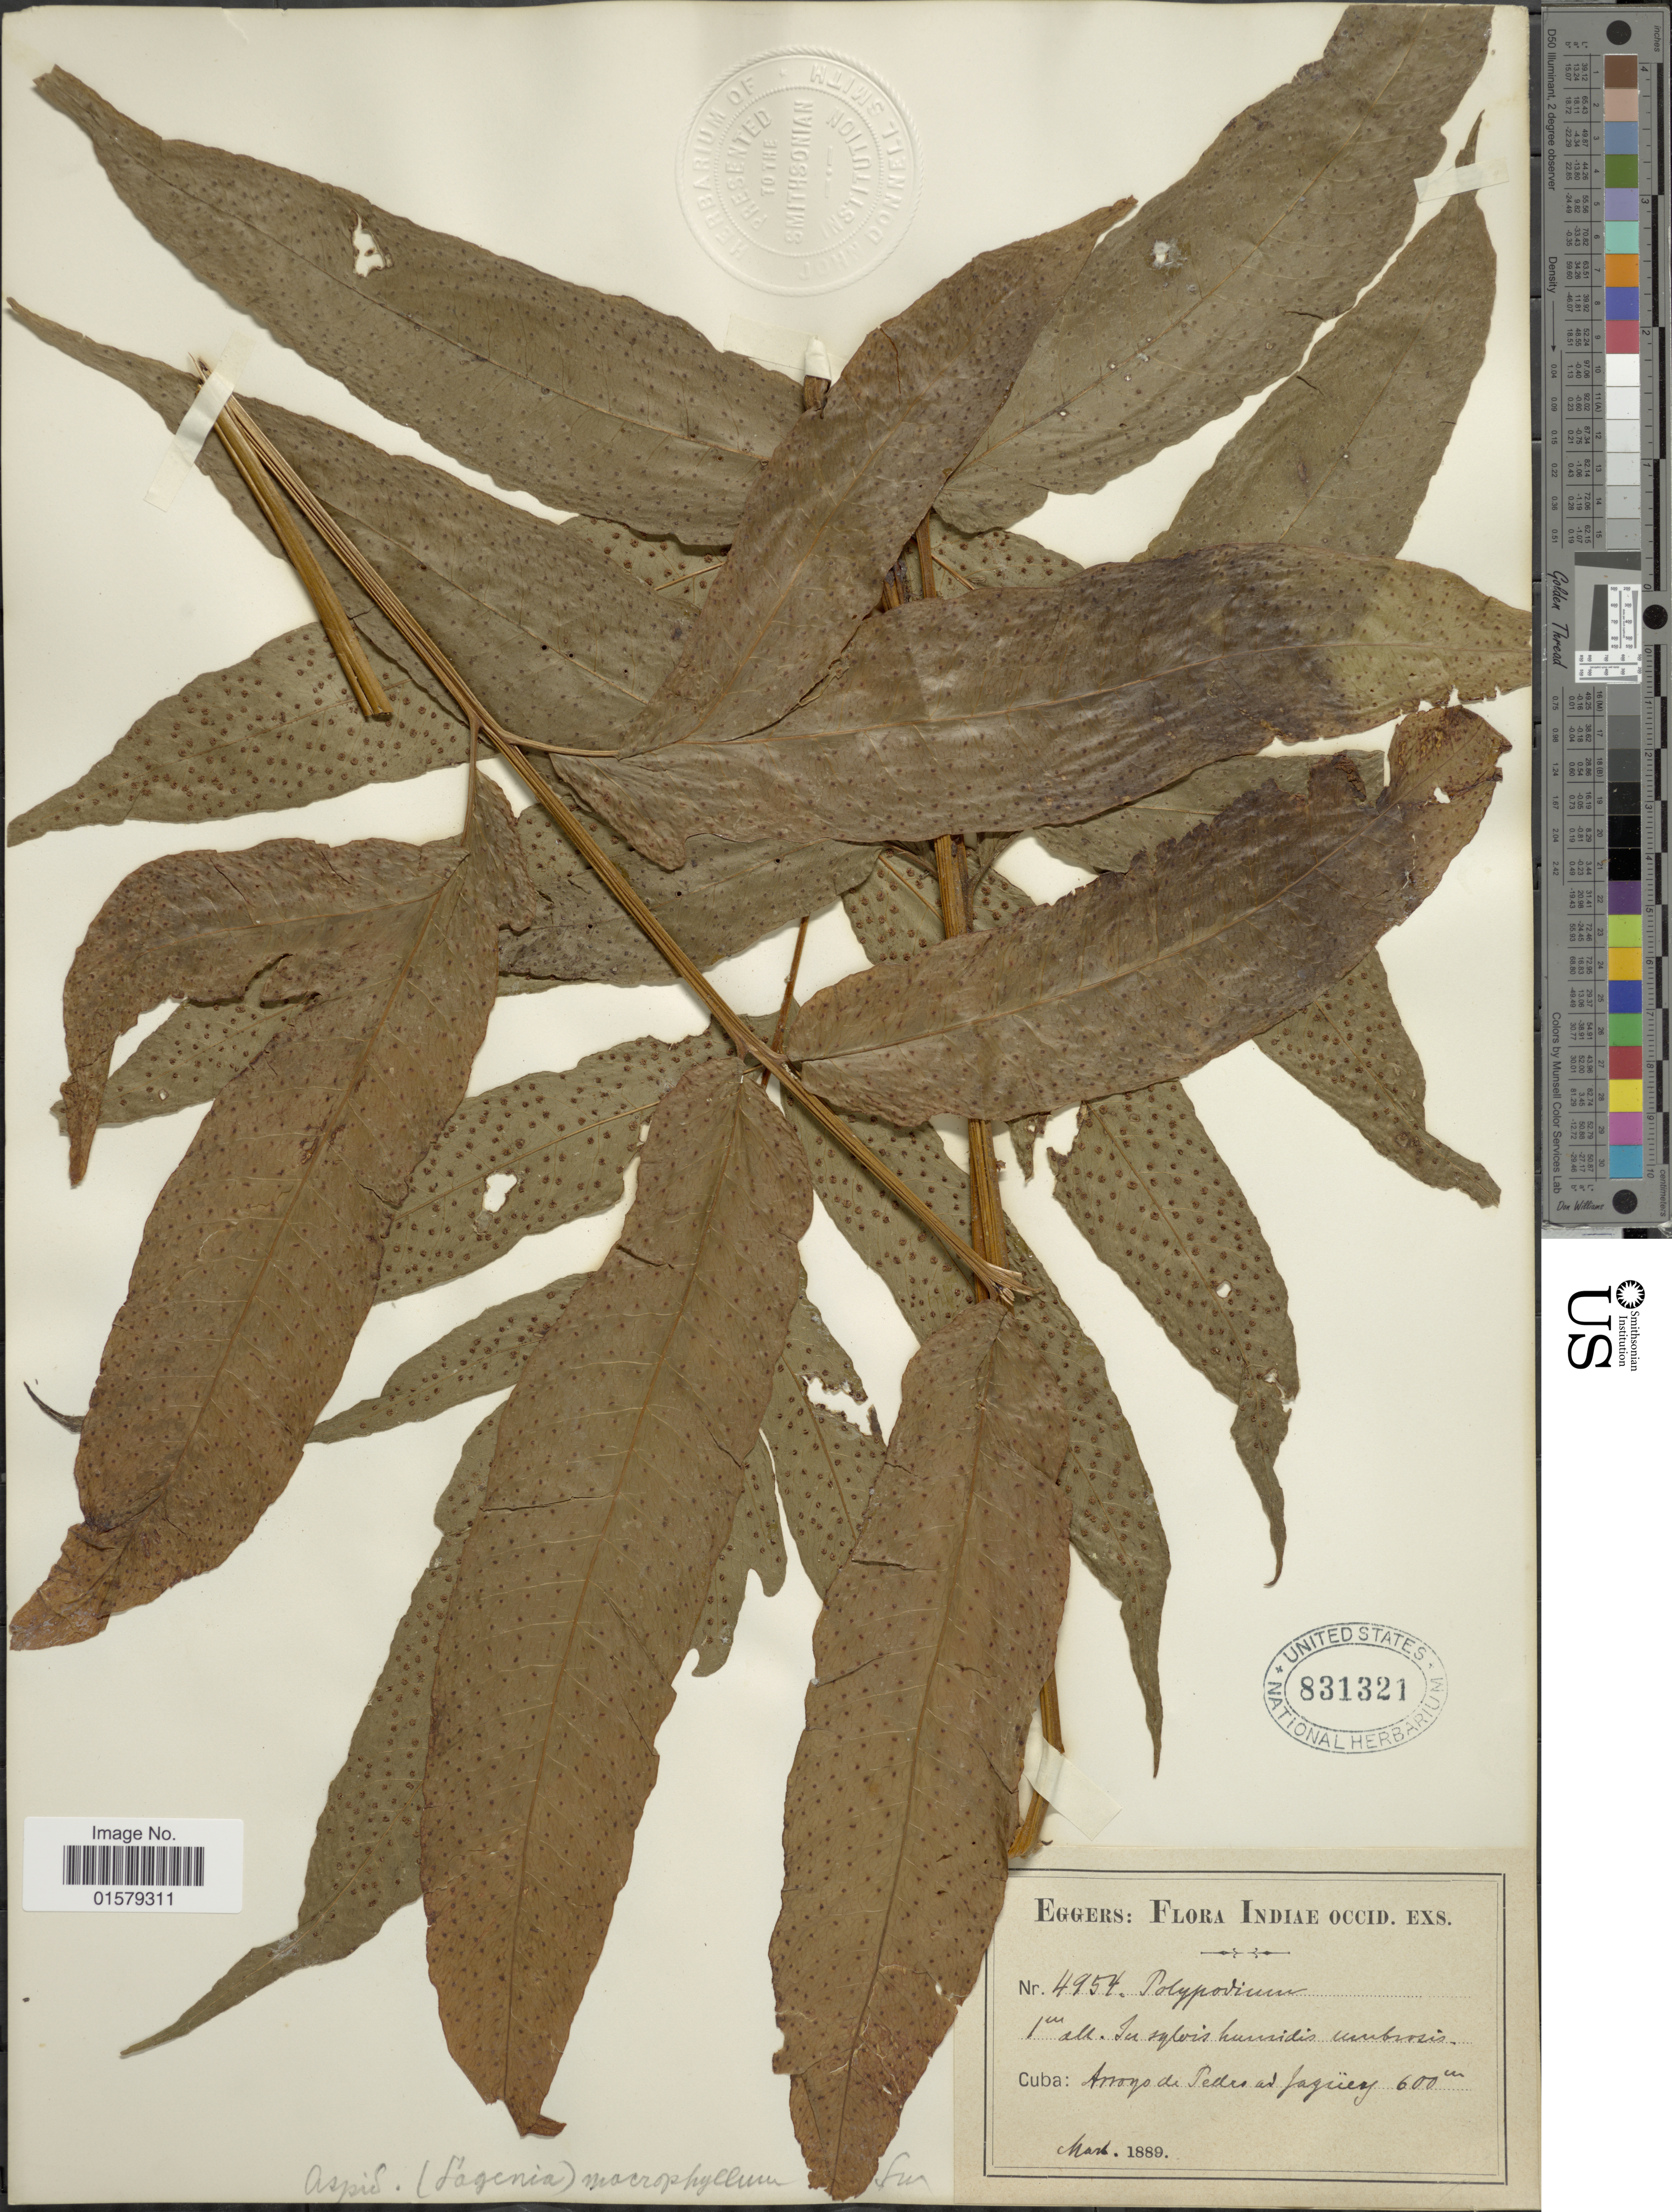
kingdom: Plantae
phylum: Tracheophyta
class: Polypodiopsida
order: Polypodiales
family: Tectariaceae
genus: Tectaria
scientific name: Tectaria incisa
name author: Cav.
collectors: -. Eggers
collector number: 4954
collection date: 1889-03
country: Cuba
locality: In sylvis humidis umbrosis, Arroyo de Pedes ad Jaguëy.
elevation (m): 600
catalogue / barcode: US 831321